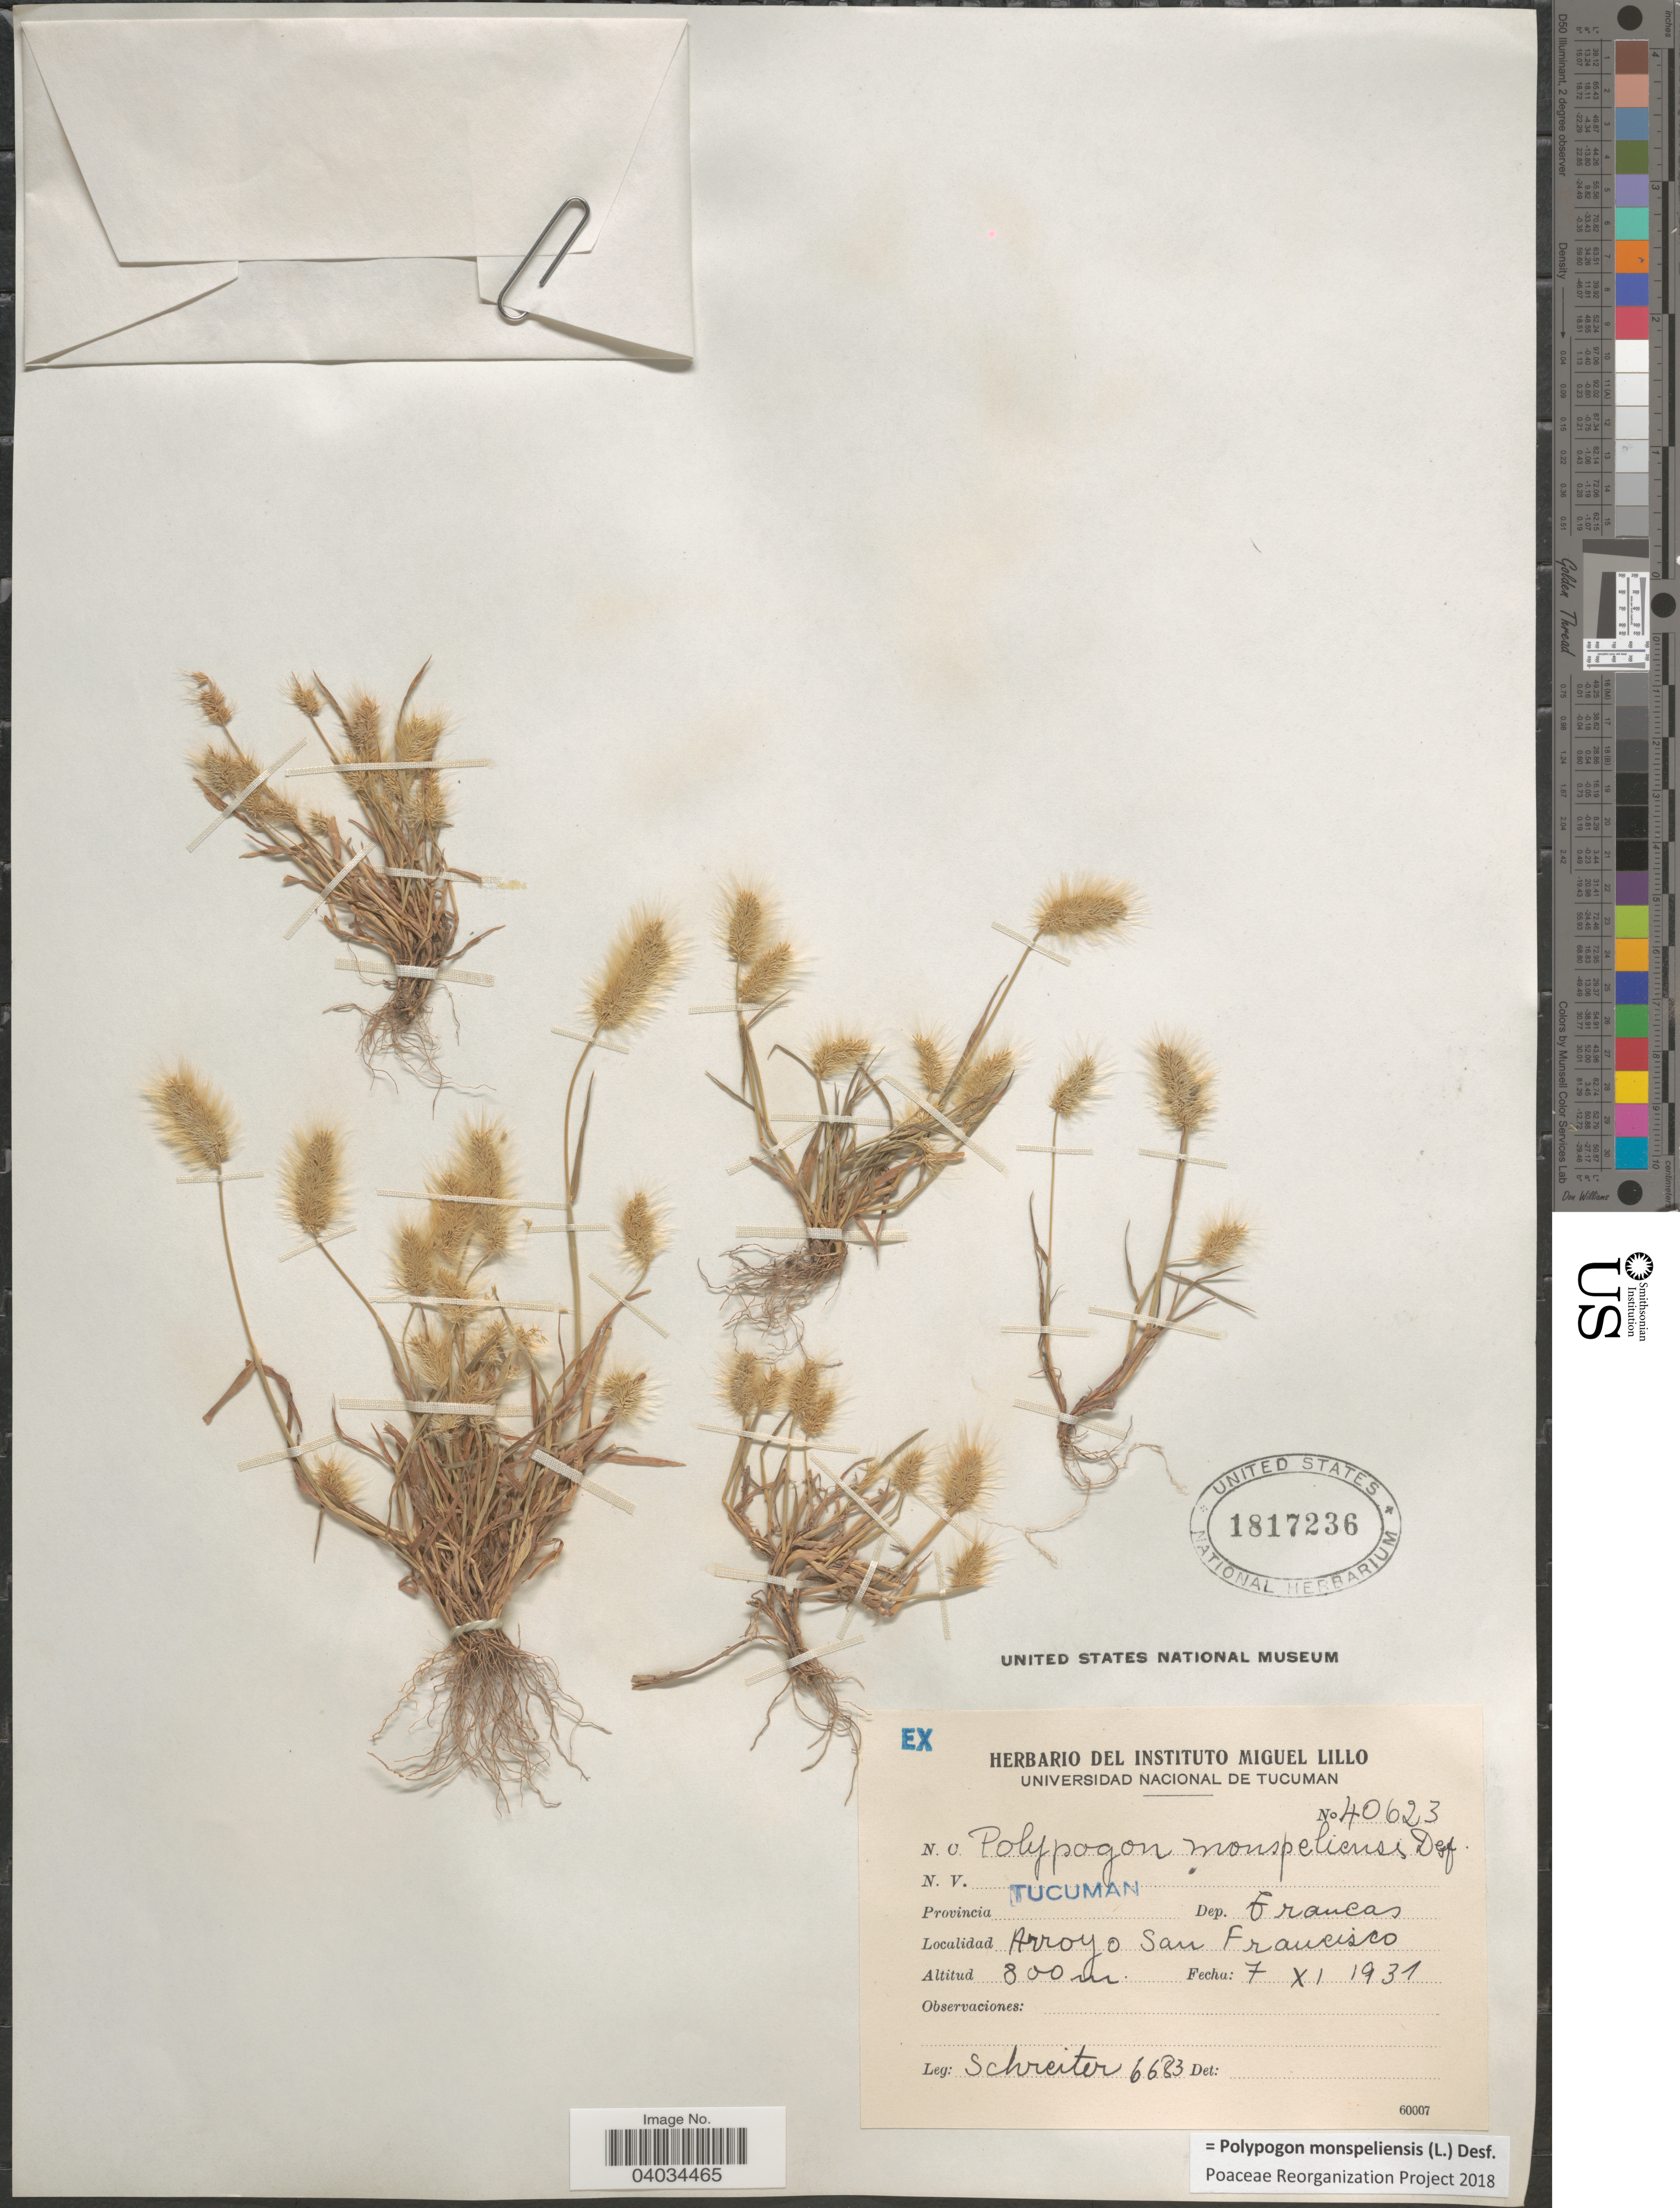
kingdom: Plantae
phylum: Tracheophyta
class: Liliopsida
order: Poales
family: Poaceae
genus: Polypogon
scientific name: Polypogon monspeliensis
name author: (L.) Desf.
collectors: -. Schreiter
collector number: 6683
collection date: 1931-11-07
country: Argentina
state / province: Tucuman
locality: Dep. Trancas. Arroyo San Francisco.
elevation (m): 800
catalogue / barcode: US 1817236